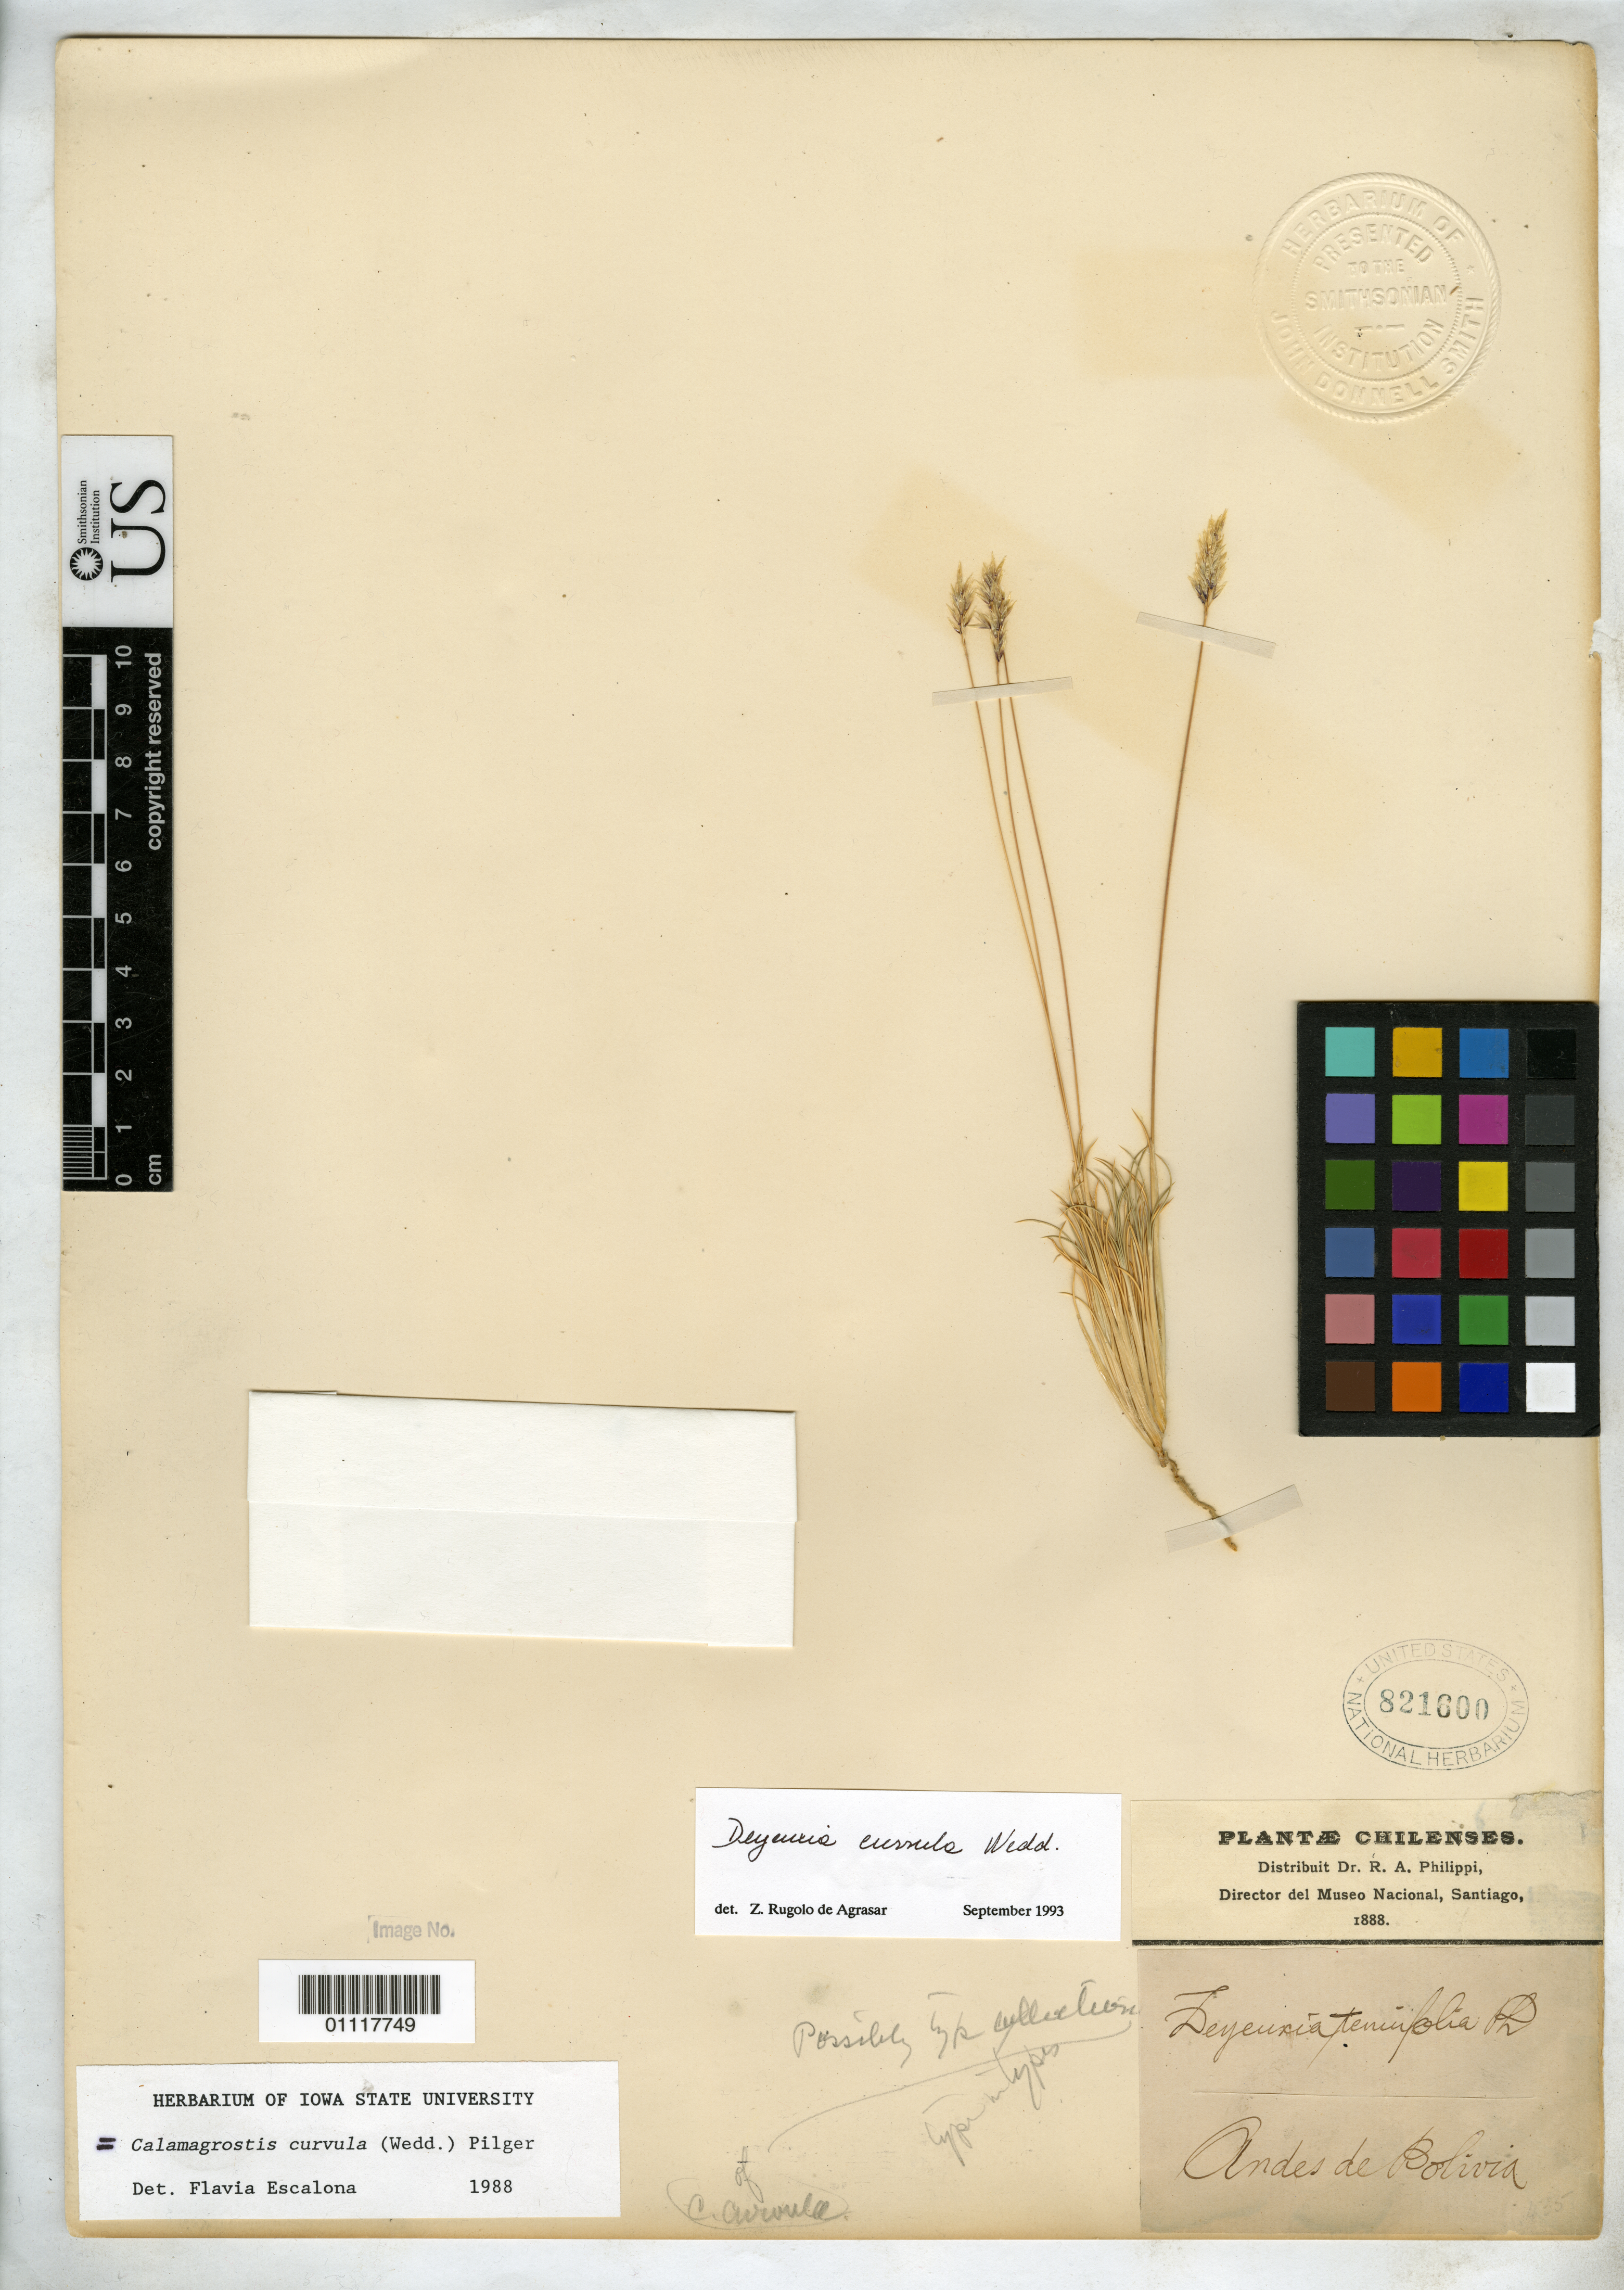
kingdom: Plantae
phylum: Tracheophyta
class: Liliopsida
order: Poales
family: Poaceae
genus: Deyeuxia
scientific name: Deyeuxia curvula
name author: Wedd.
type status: Possible Type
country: Bolivia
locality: Andes de Bolivia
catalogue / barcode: US 821600